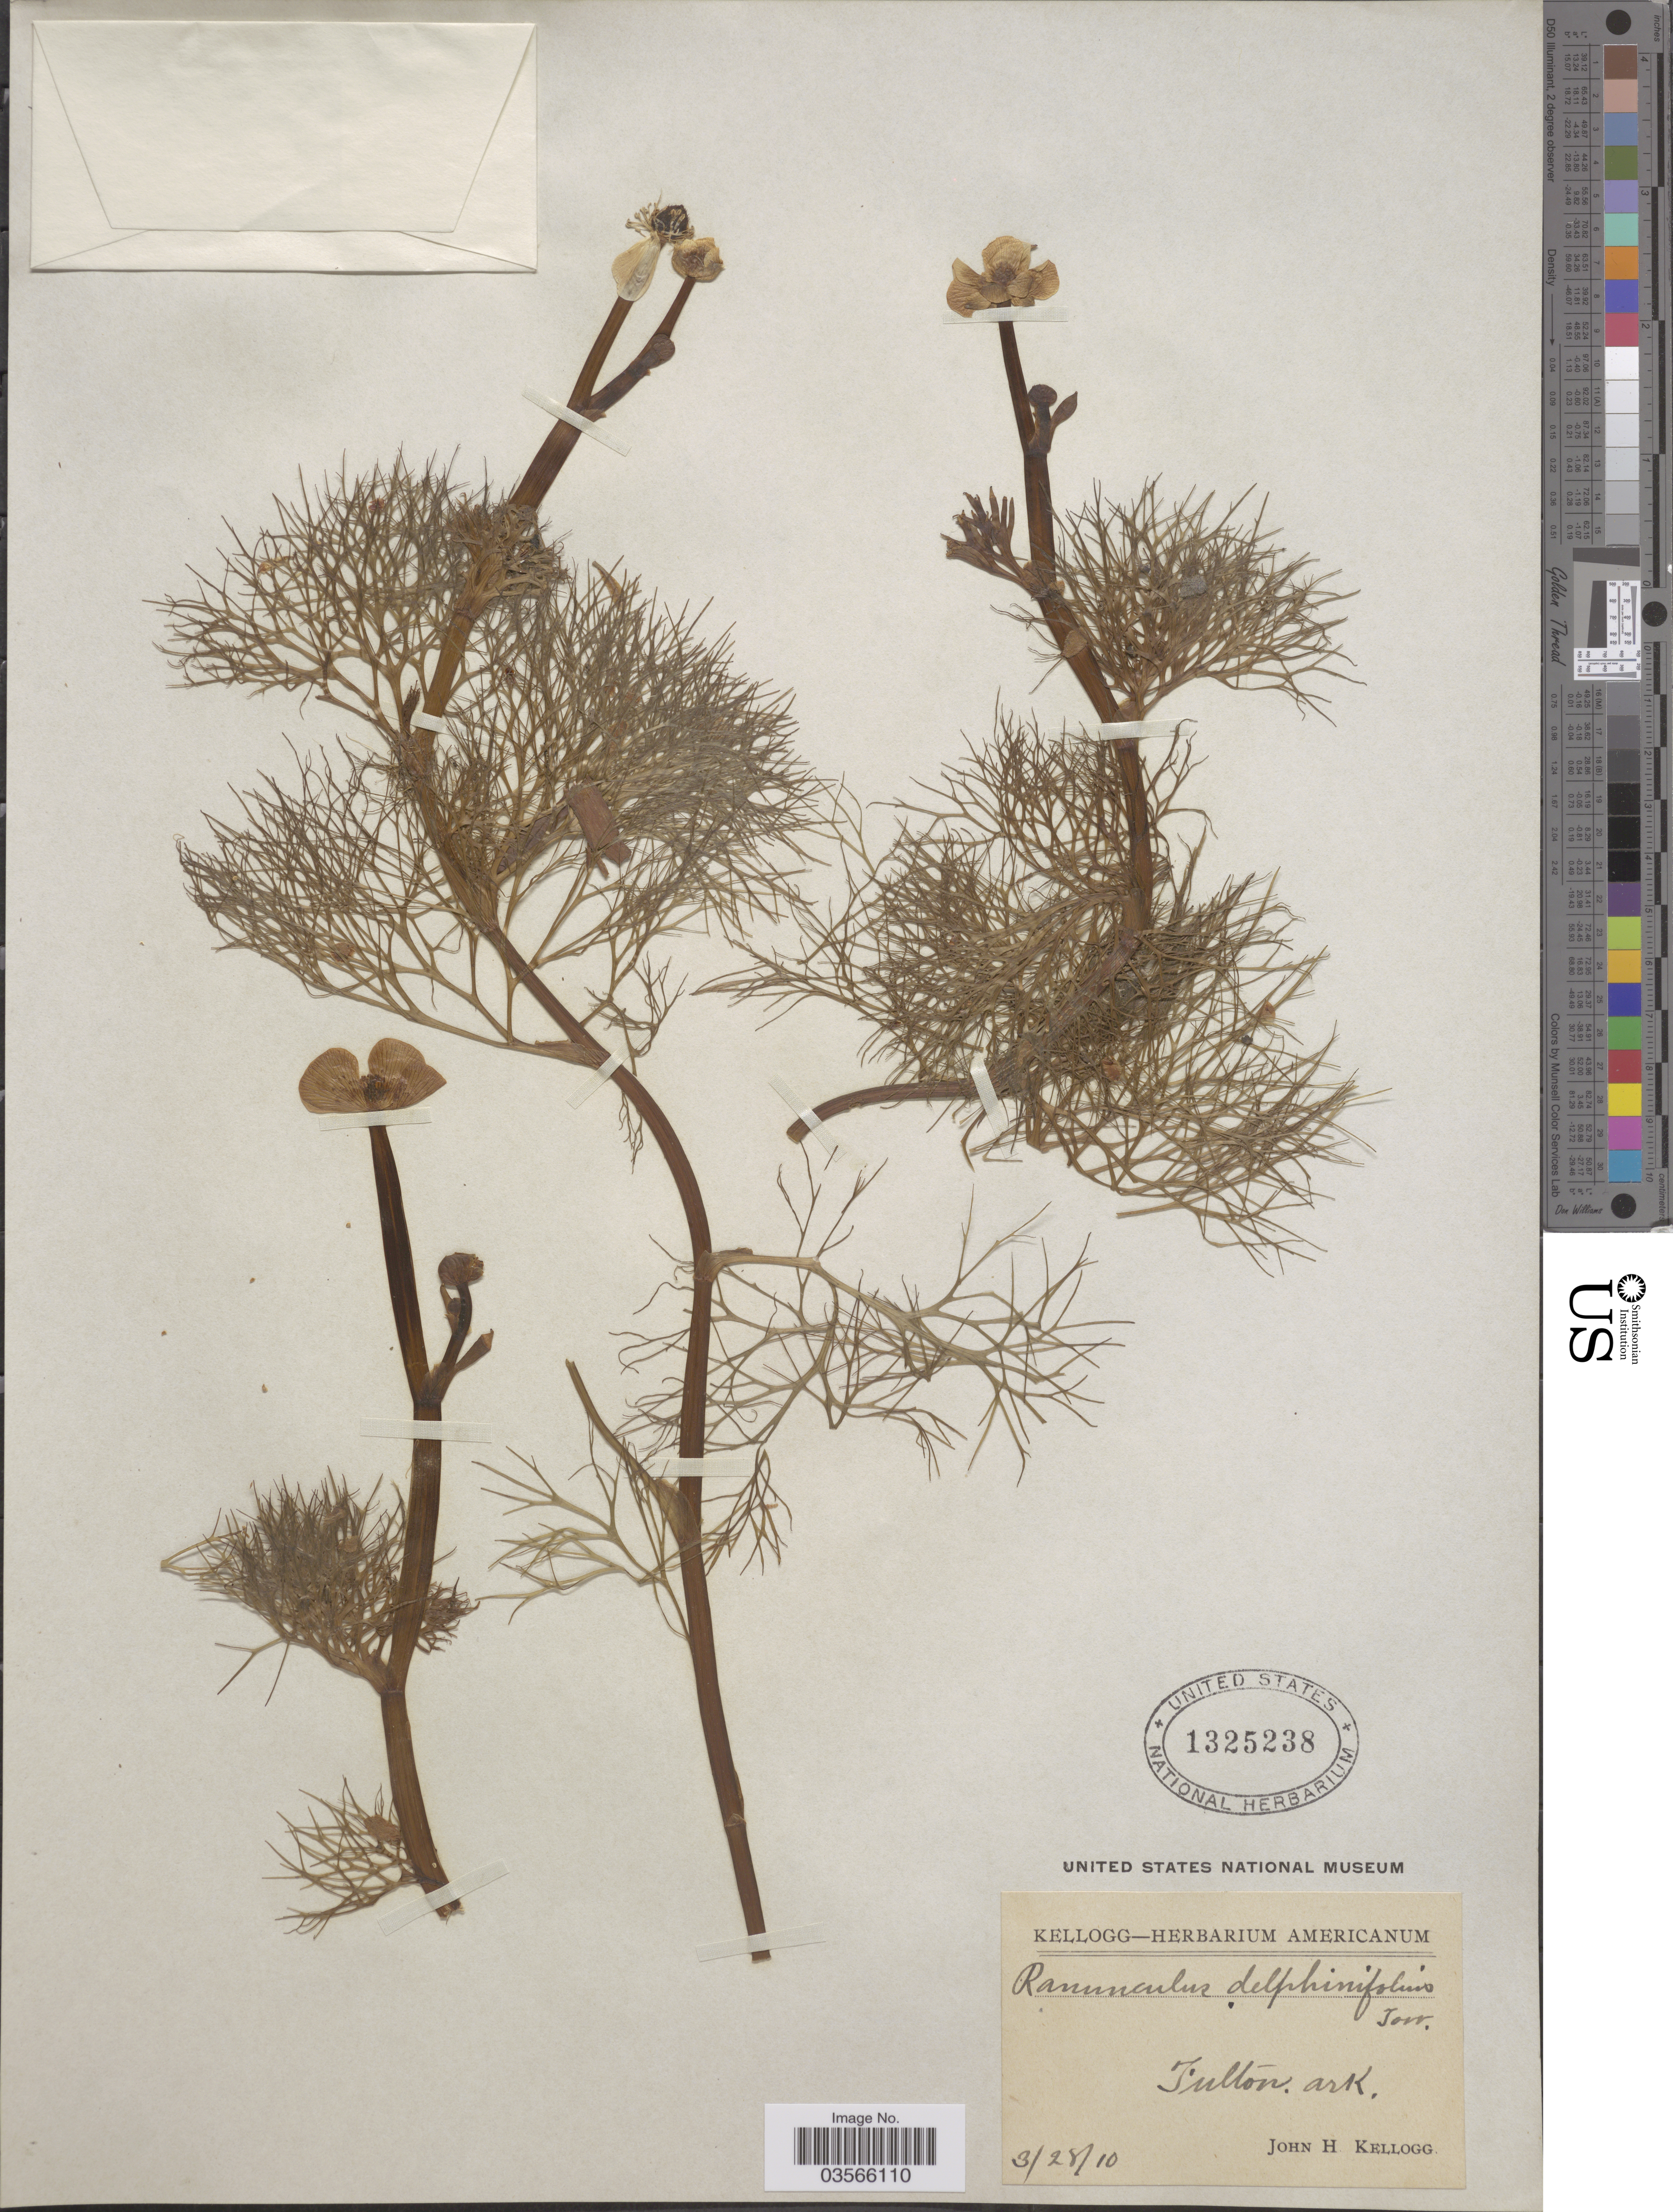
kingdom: Plantae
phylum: Tracheophyta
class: Magnoliopsida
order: Ranunculales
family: Ranunculaceae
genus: Ranunculus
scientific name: Ranunculus flabellaris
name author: Raf.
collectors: J. H. Kellogg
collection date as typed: Transcribed d/m/y: 28/3/10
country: United States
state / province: Arkansas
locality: Fulton.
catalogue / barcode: US 1325238